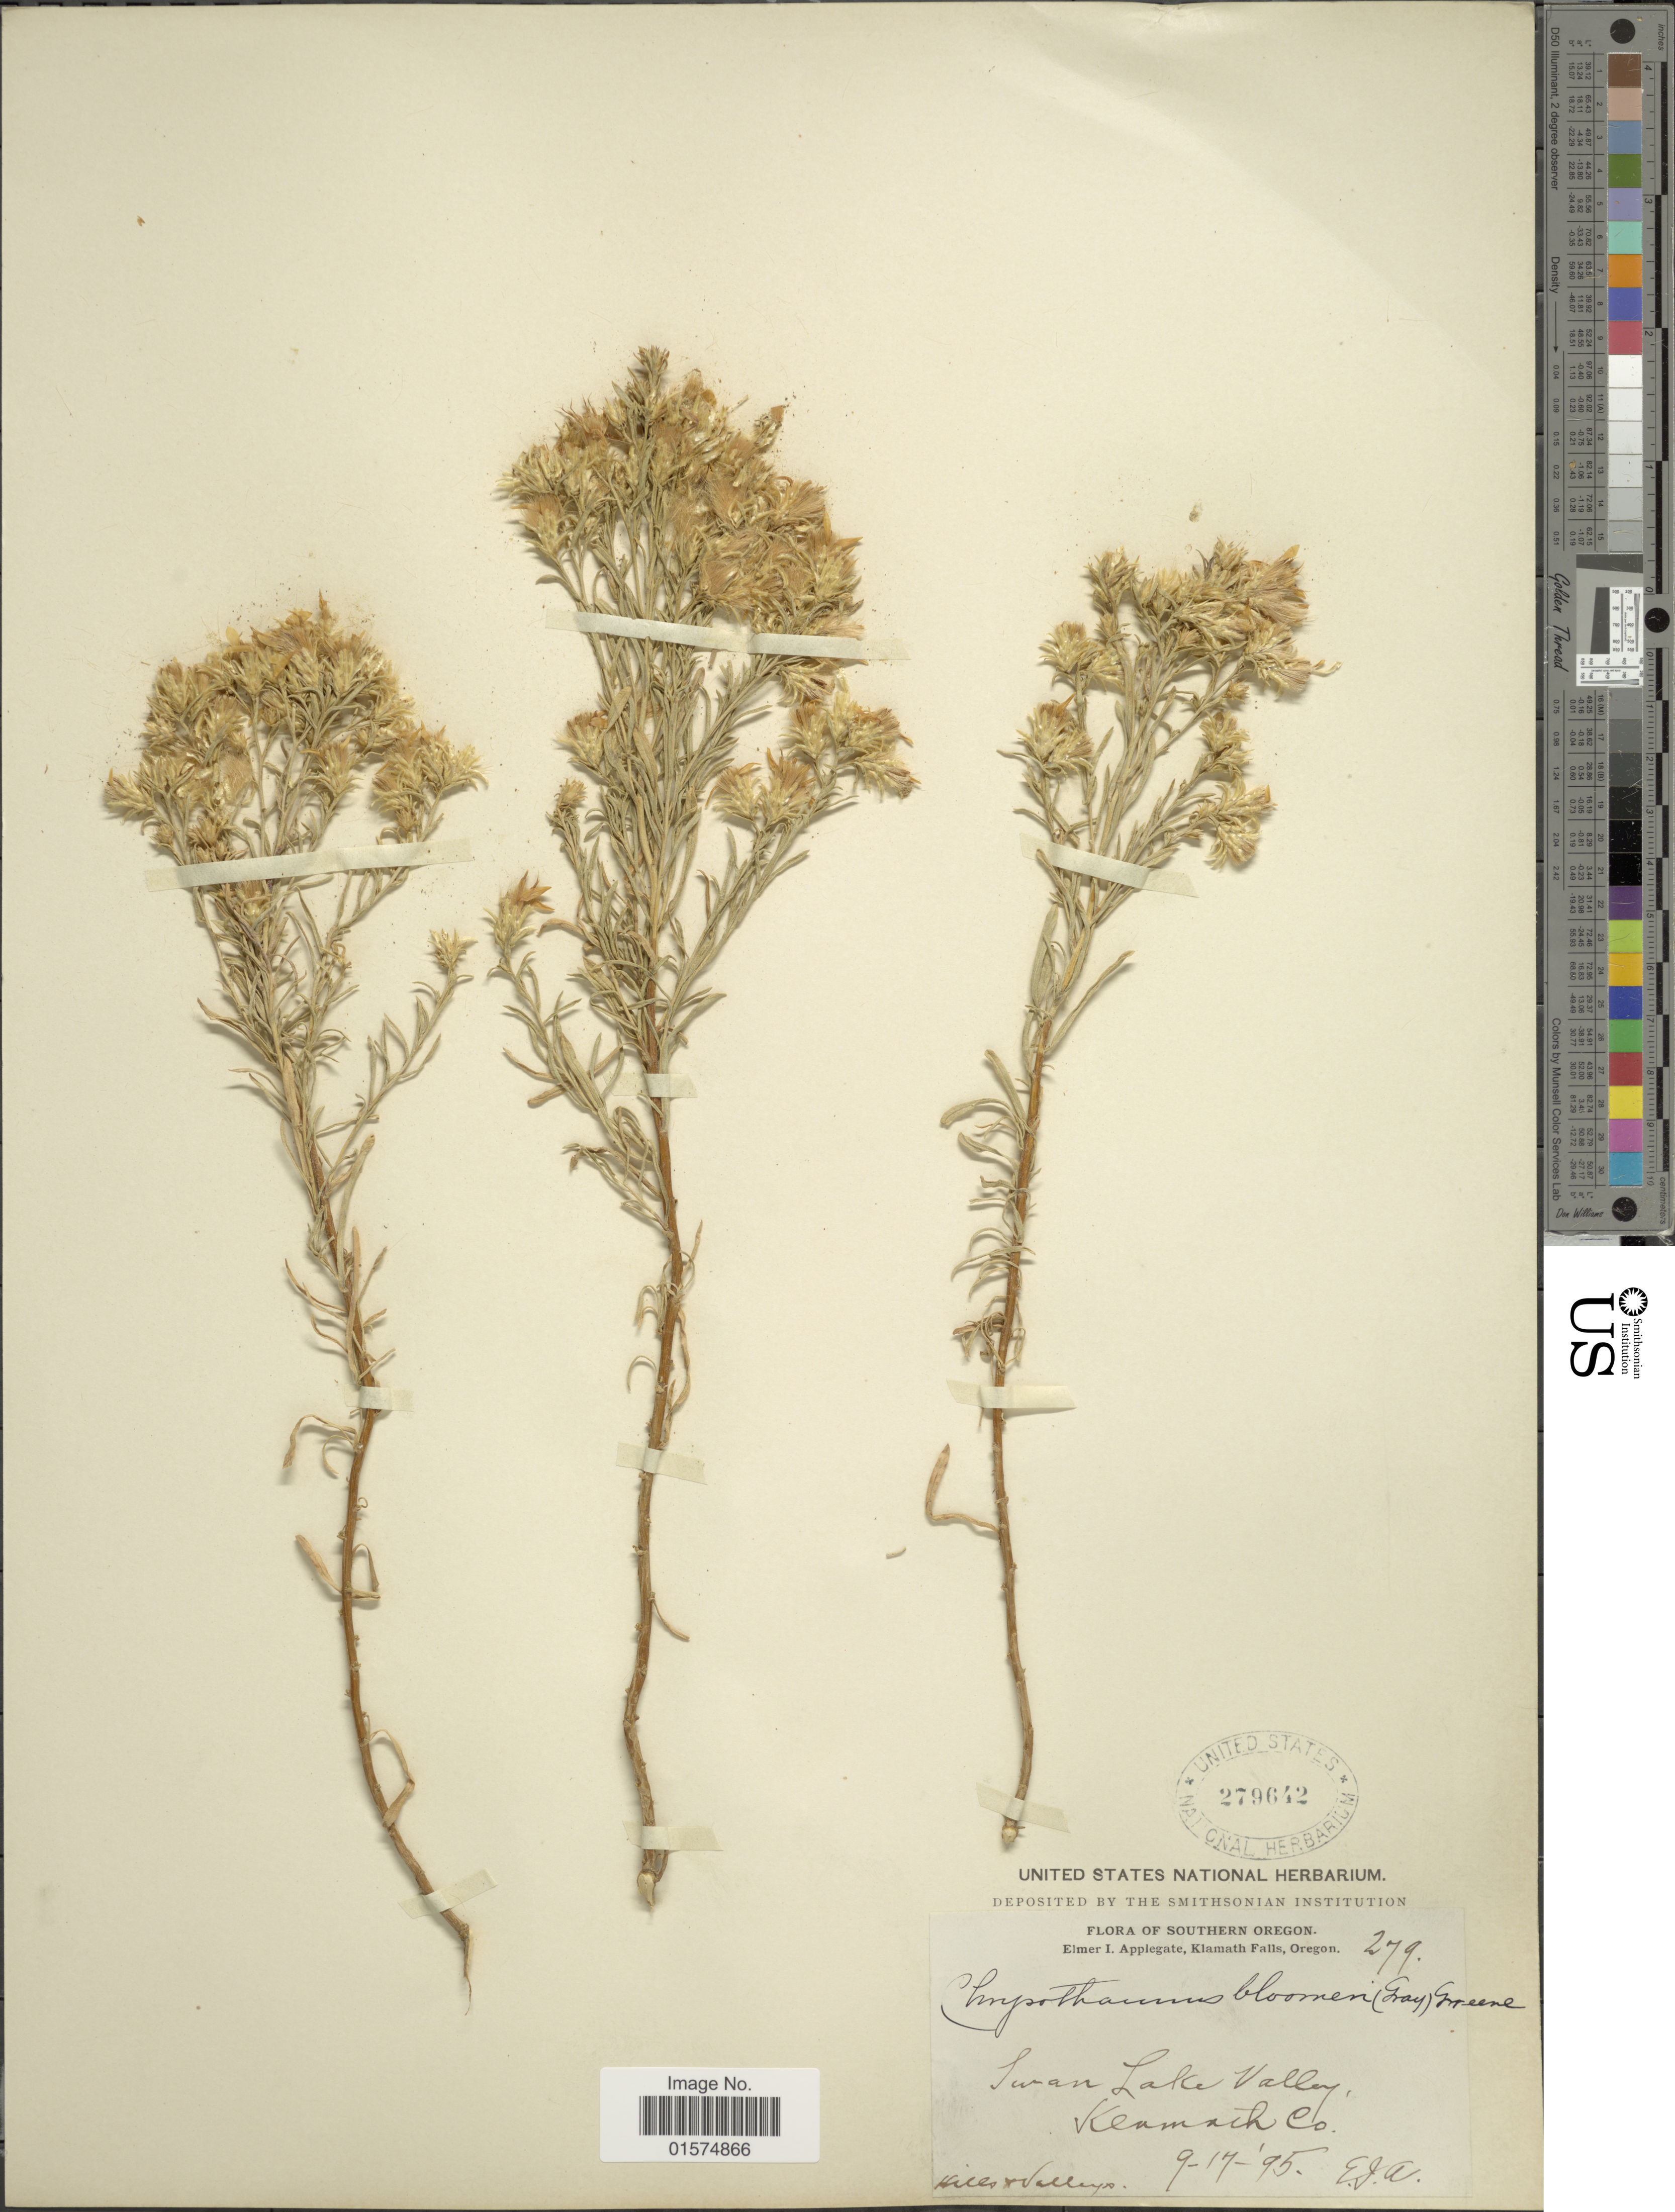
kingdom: Plantae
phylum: Tracheophyta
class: Magnoliopsida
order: Asterales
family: Asteraceae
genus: Ericameria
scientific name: Ericameria bloomeri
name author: (A. Gray) J.F. Macbr.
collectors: E. I. Applegate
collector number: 279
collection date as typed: Transcribed d/m/y: 17/9/95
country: United States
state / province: Oregon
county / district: Klamath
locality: Southern Oregon. Swan Lake Valley. Klamath Co. Hills & Valleys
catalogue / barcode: US 279642